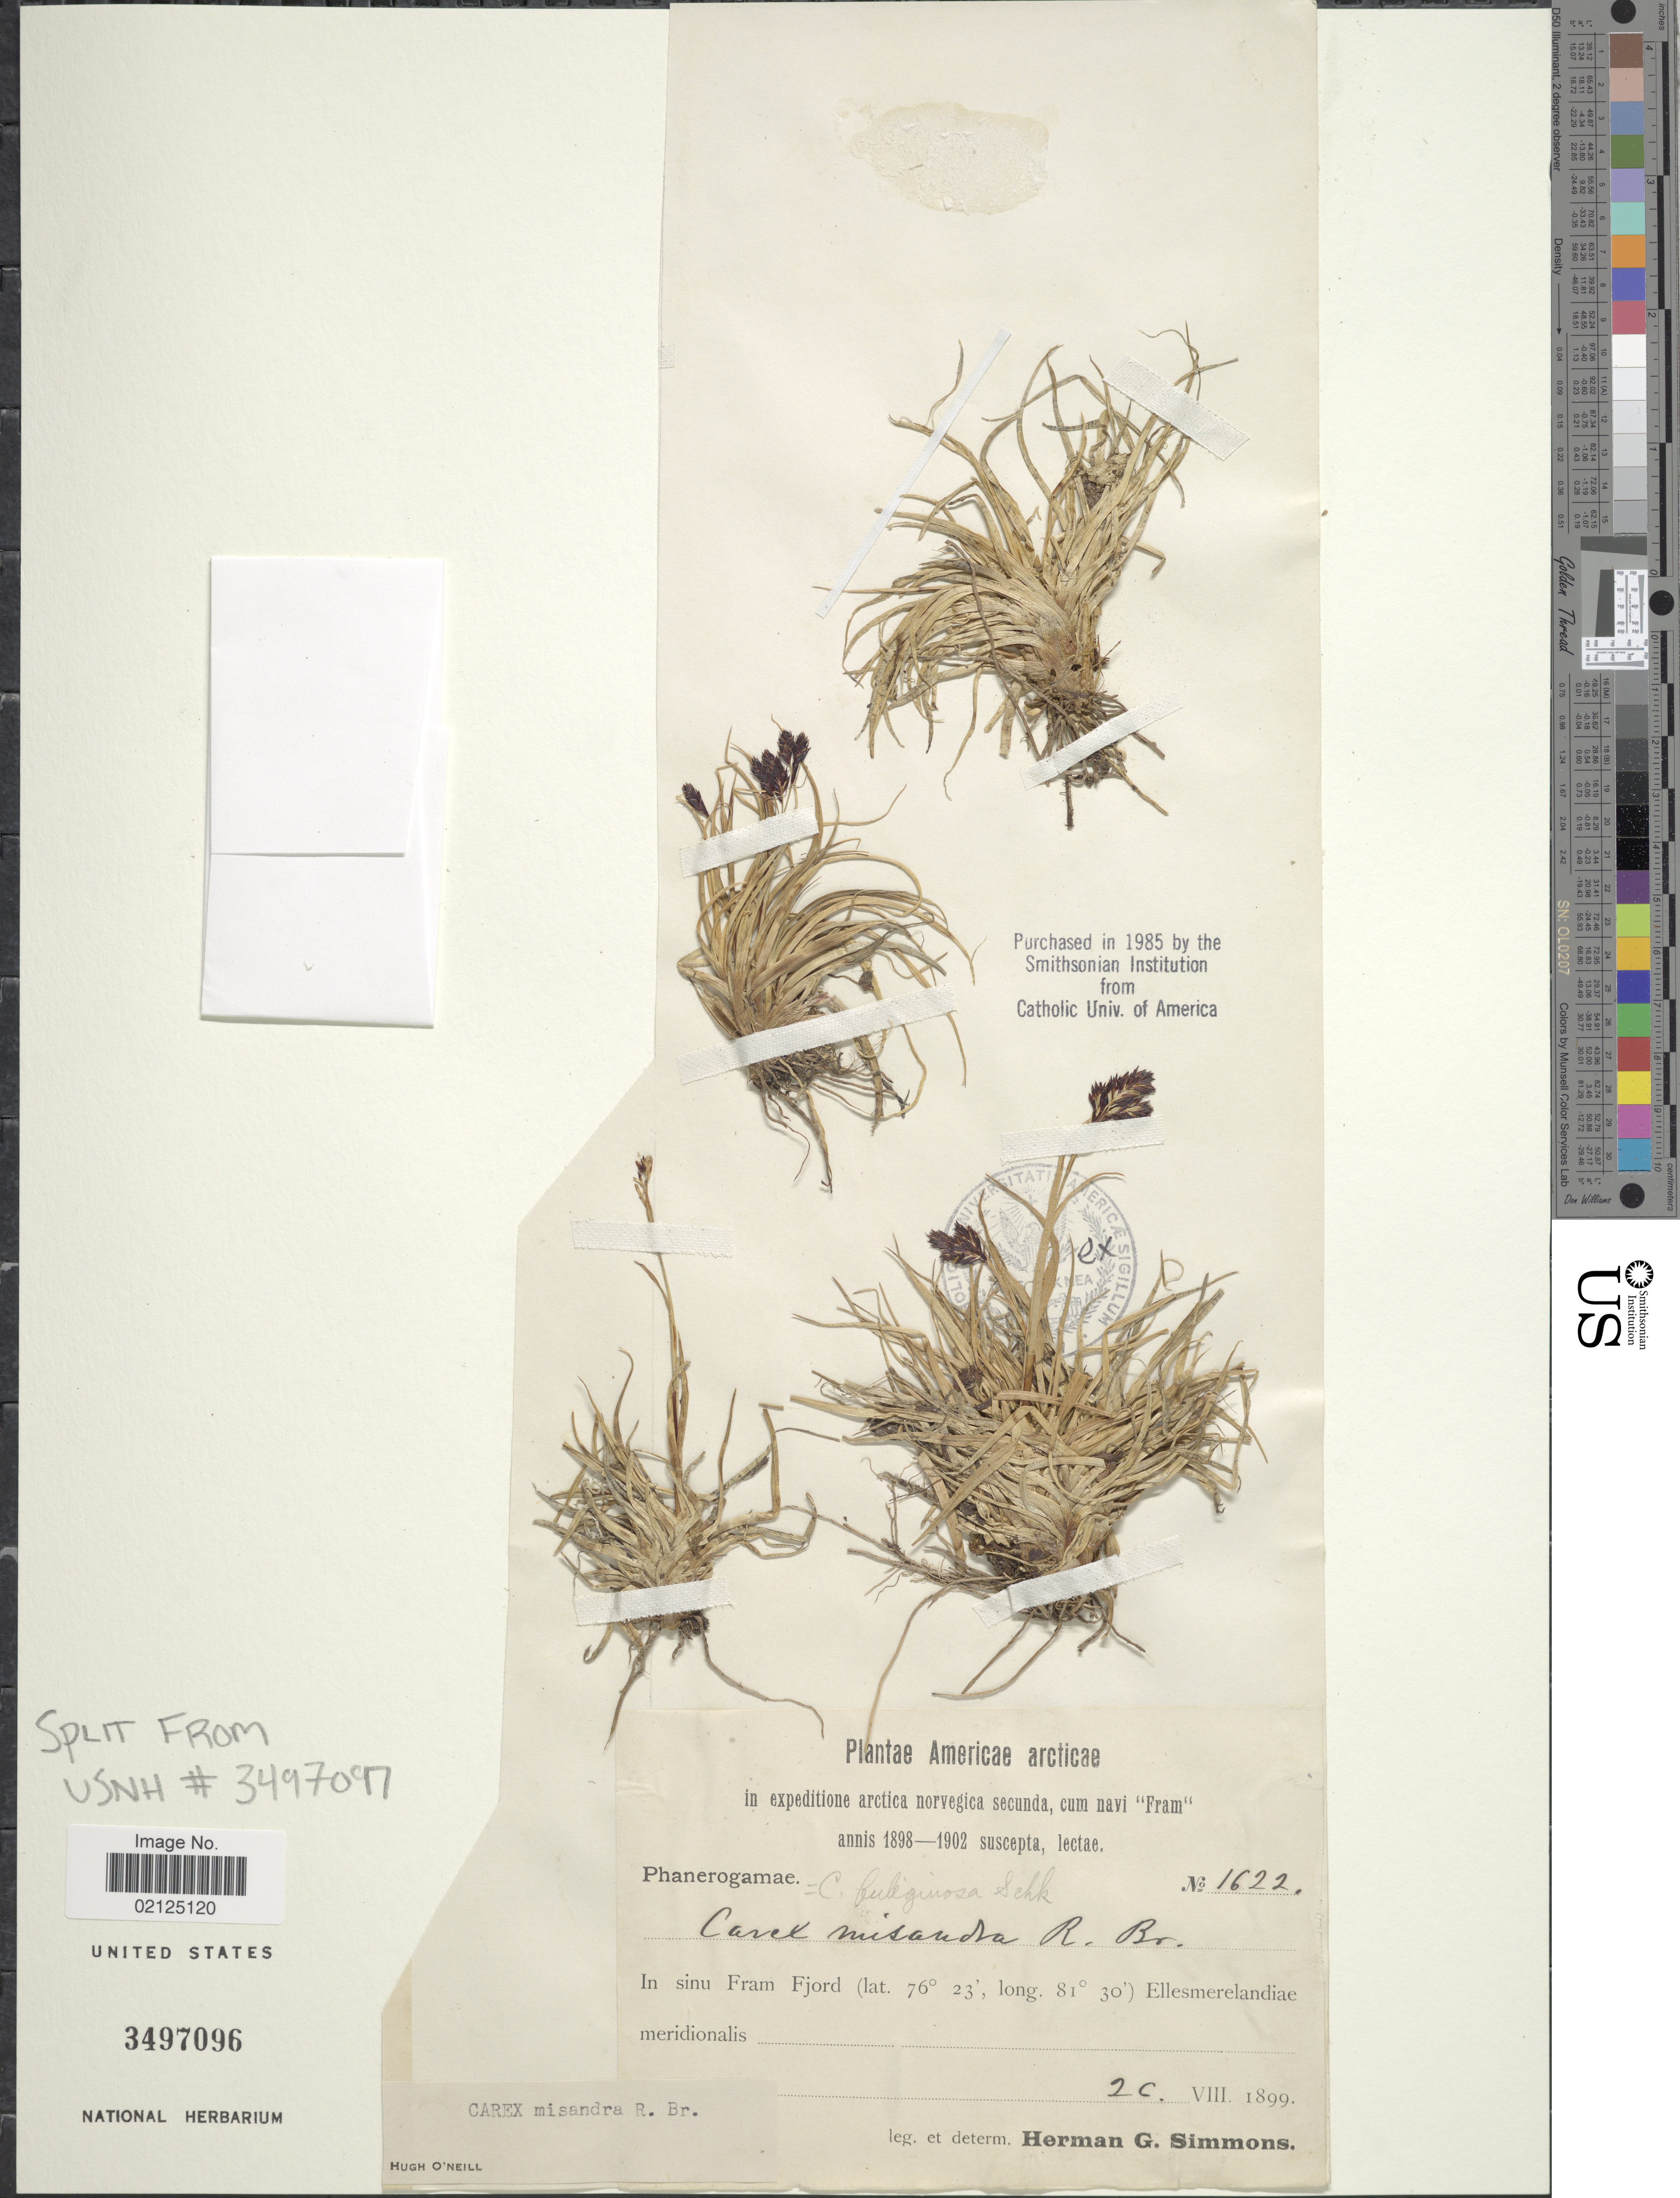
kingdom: Plantae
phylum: Tracheophyta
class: Liliopsida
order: Poales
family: Cyperaceae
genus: Carex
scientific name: Carex fuliginosa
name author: Schkuhr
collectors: H. Simmons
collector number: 1622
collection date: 1899-08-20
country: Canada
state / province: Northwest Territories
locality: Americae arcticae, In sinu Fram Fjord Ellesmerelandiae meridionalis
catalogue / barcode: US 3497096